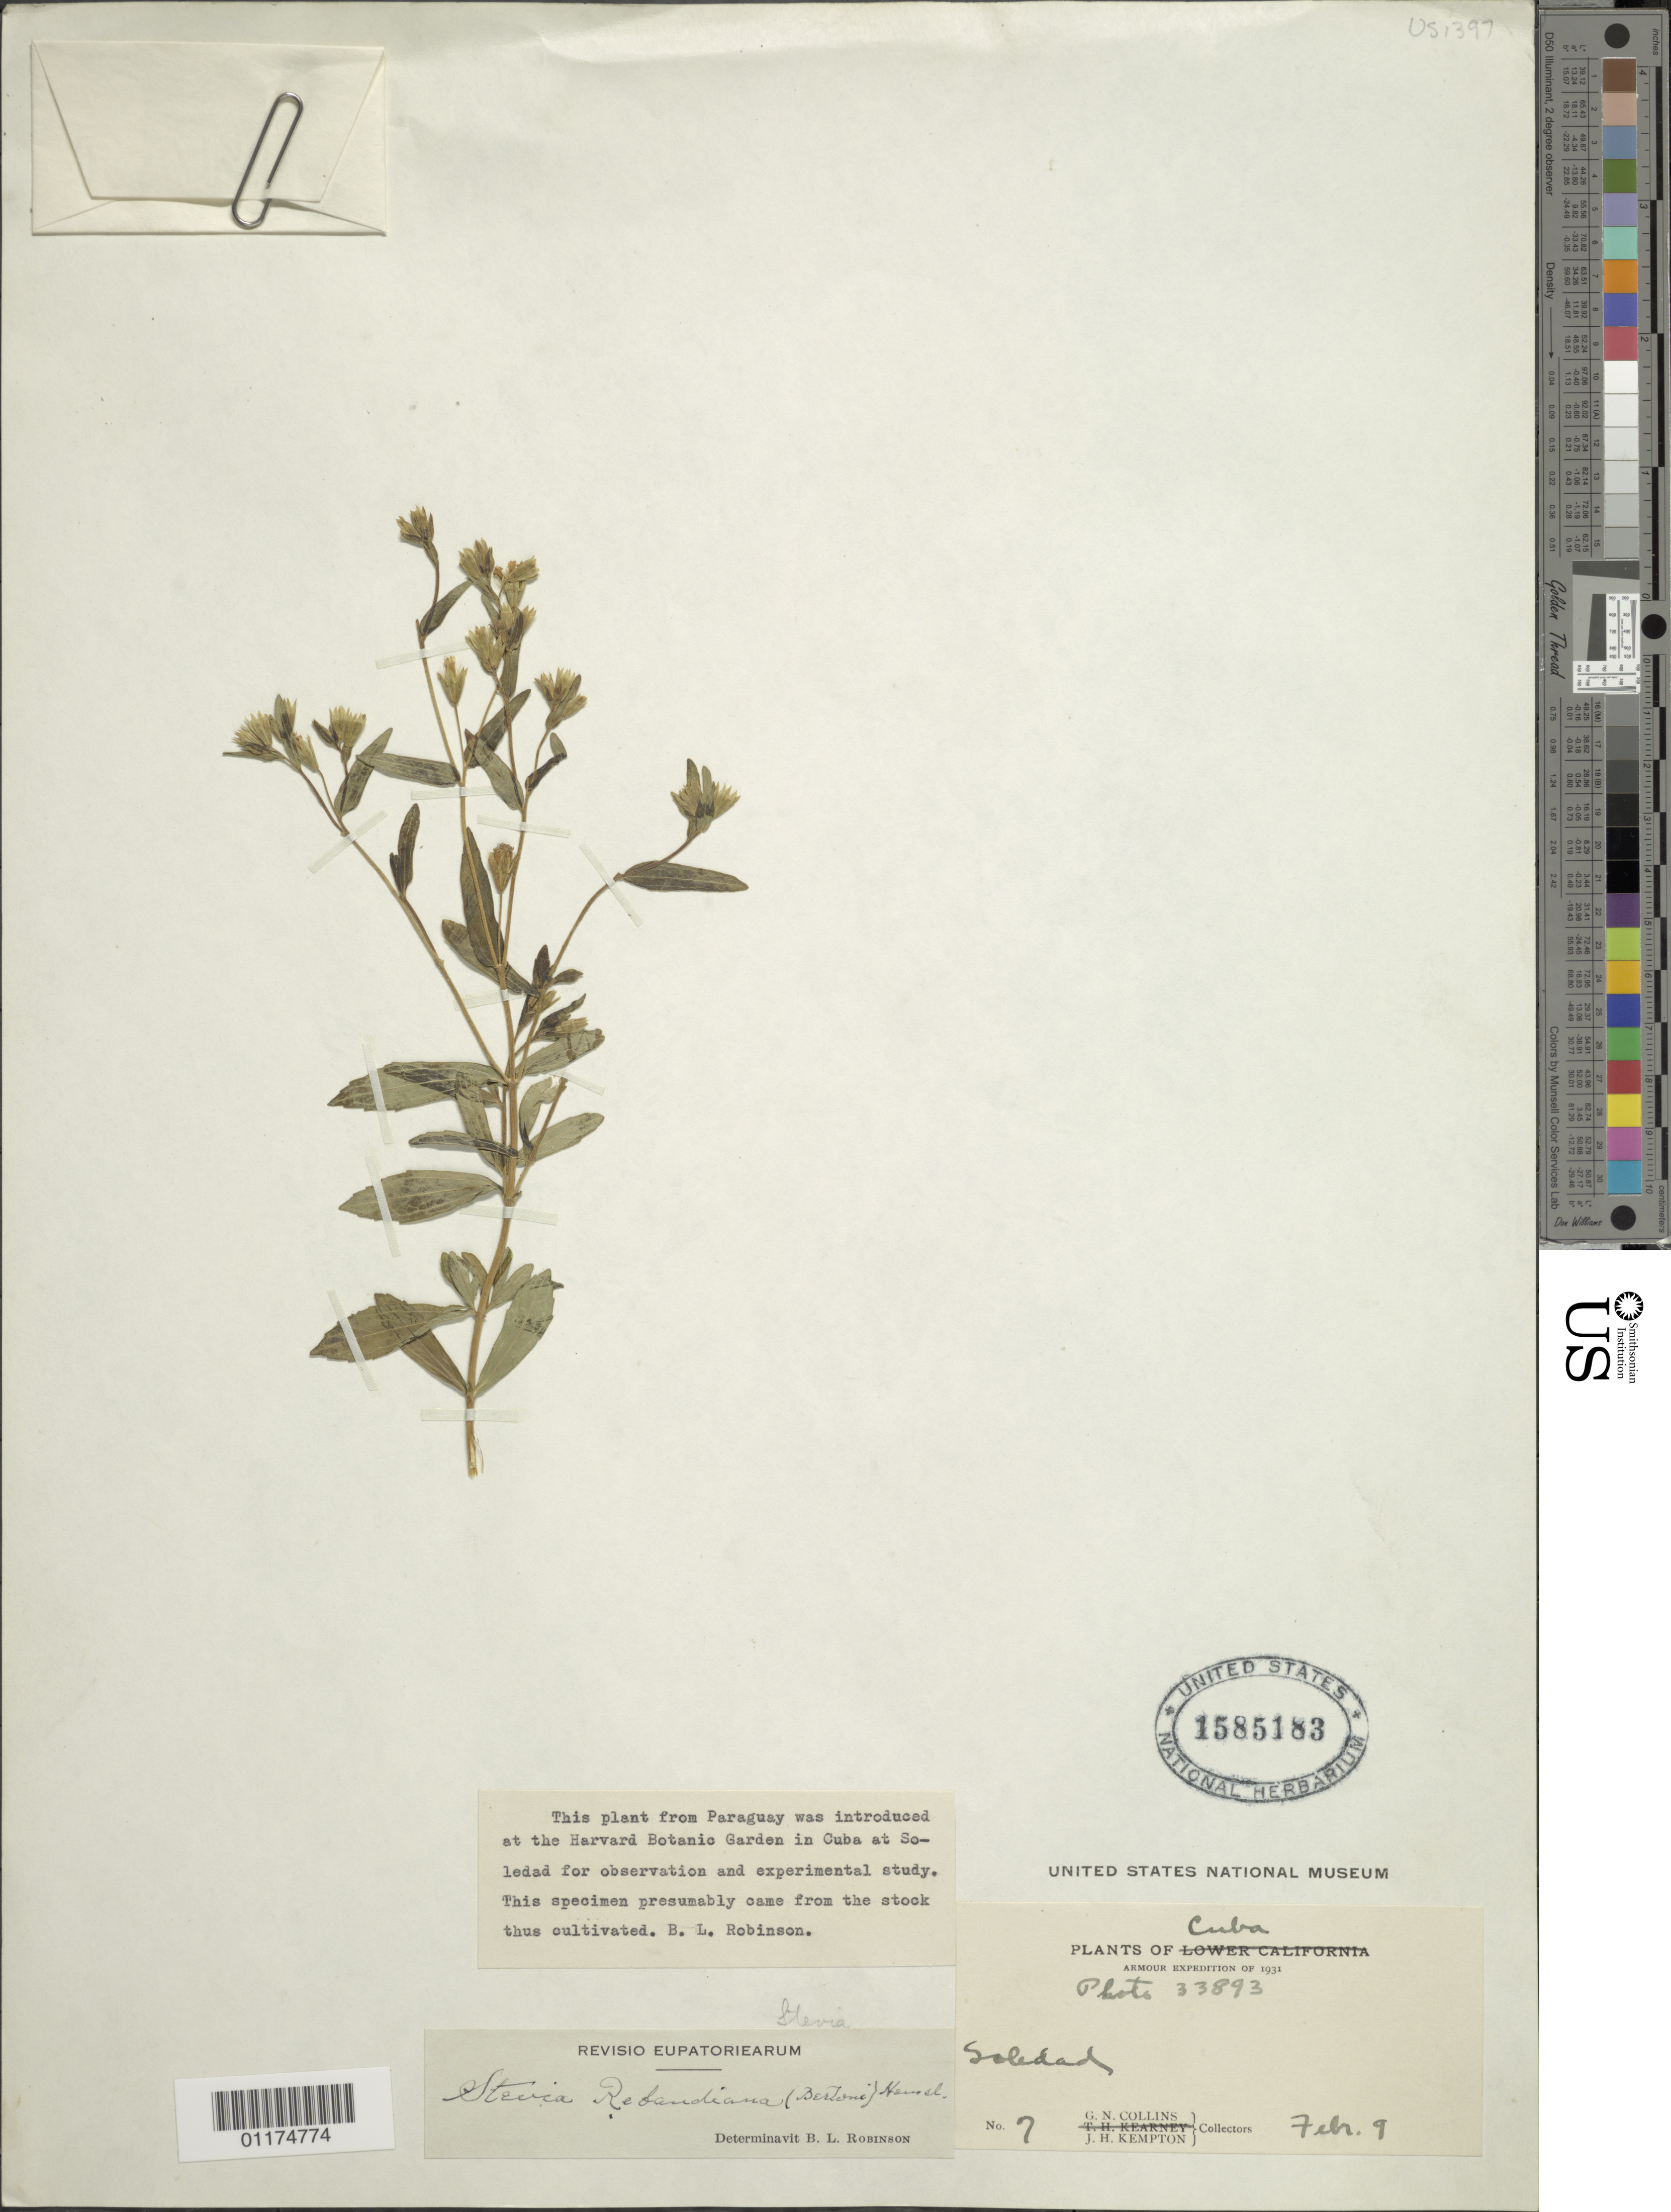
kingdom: Plantae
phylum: Tracheophyta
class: Magnoliopsida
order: Asterales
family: Asteraceae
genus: Stevia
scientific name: Stevia rebaudiana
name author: (Bertoni) Hemsl.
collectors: G. Collins & J. H. Kempton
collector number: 7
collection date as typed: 09 Feb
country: Cuba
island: Cuba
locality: Soledad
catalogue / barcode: US 1585183